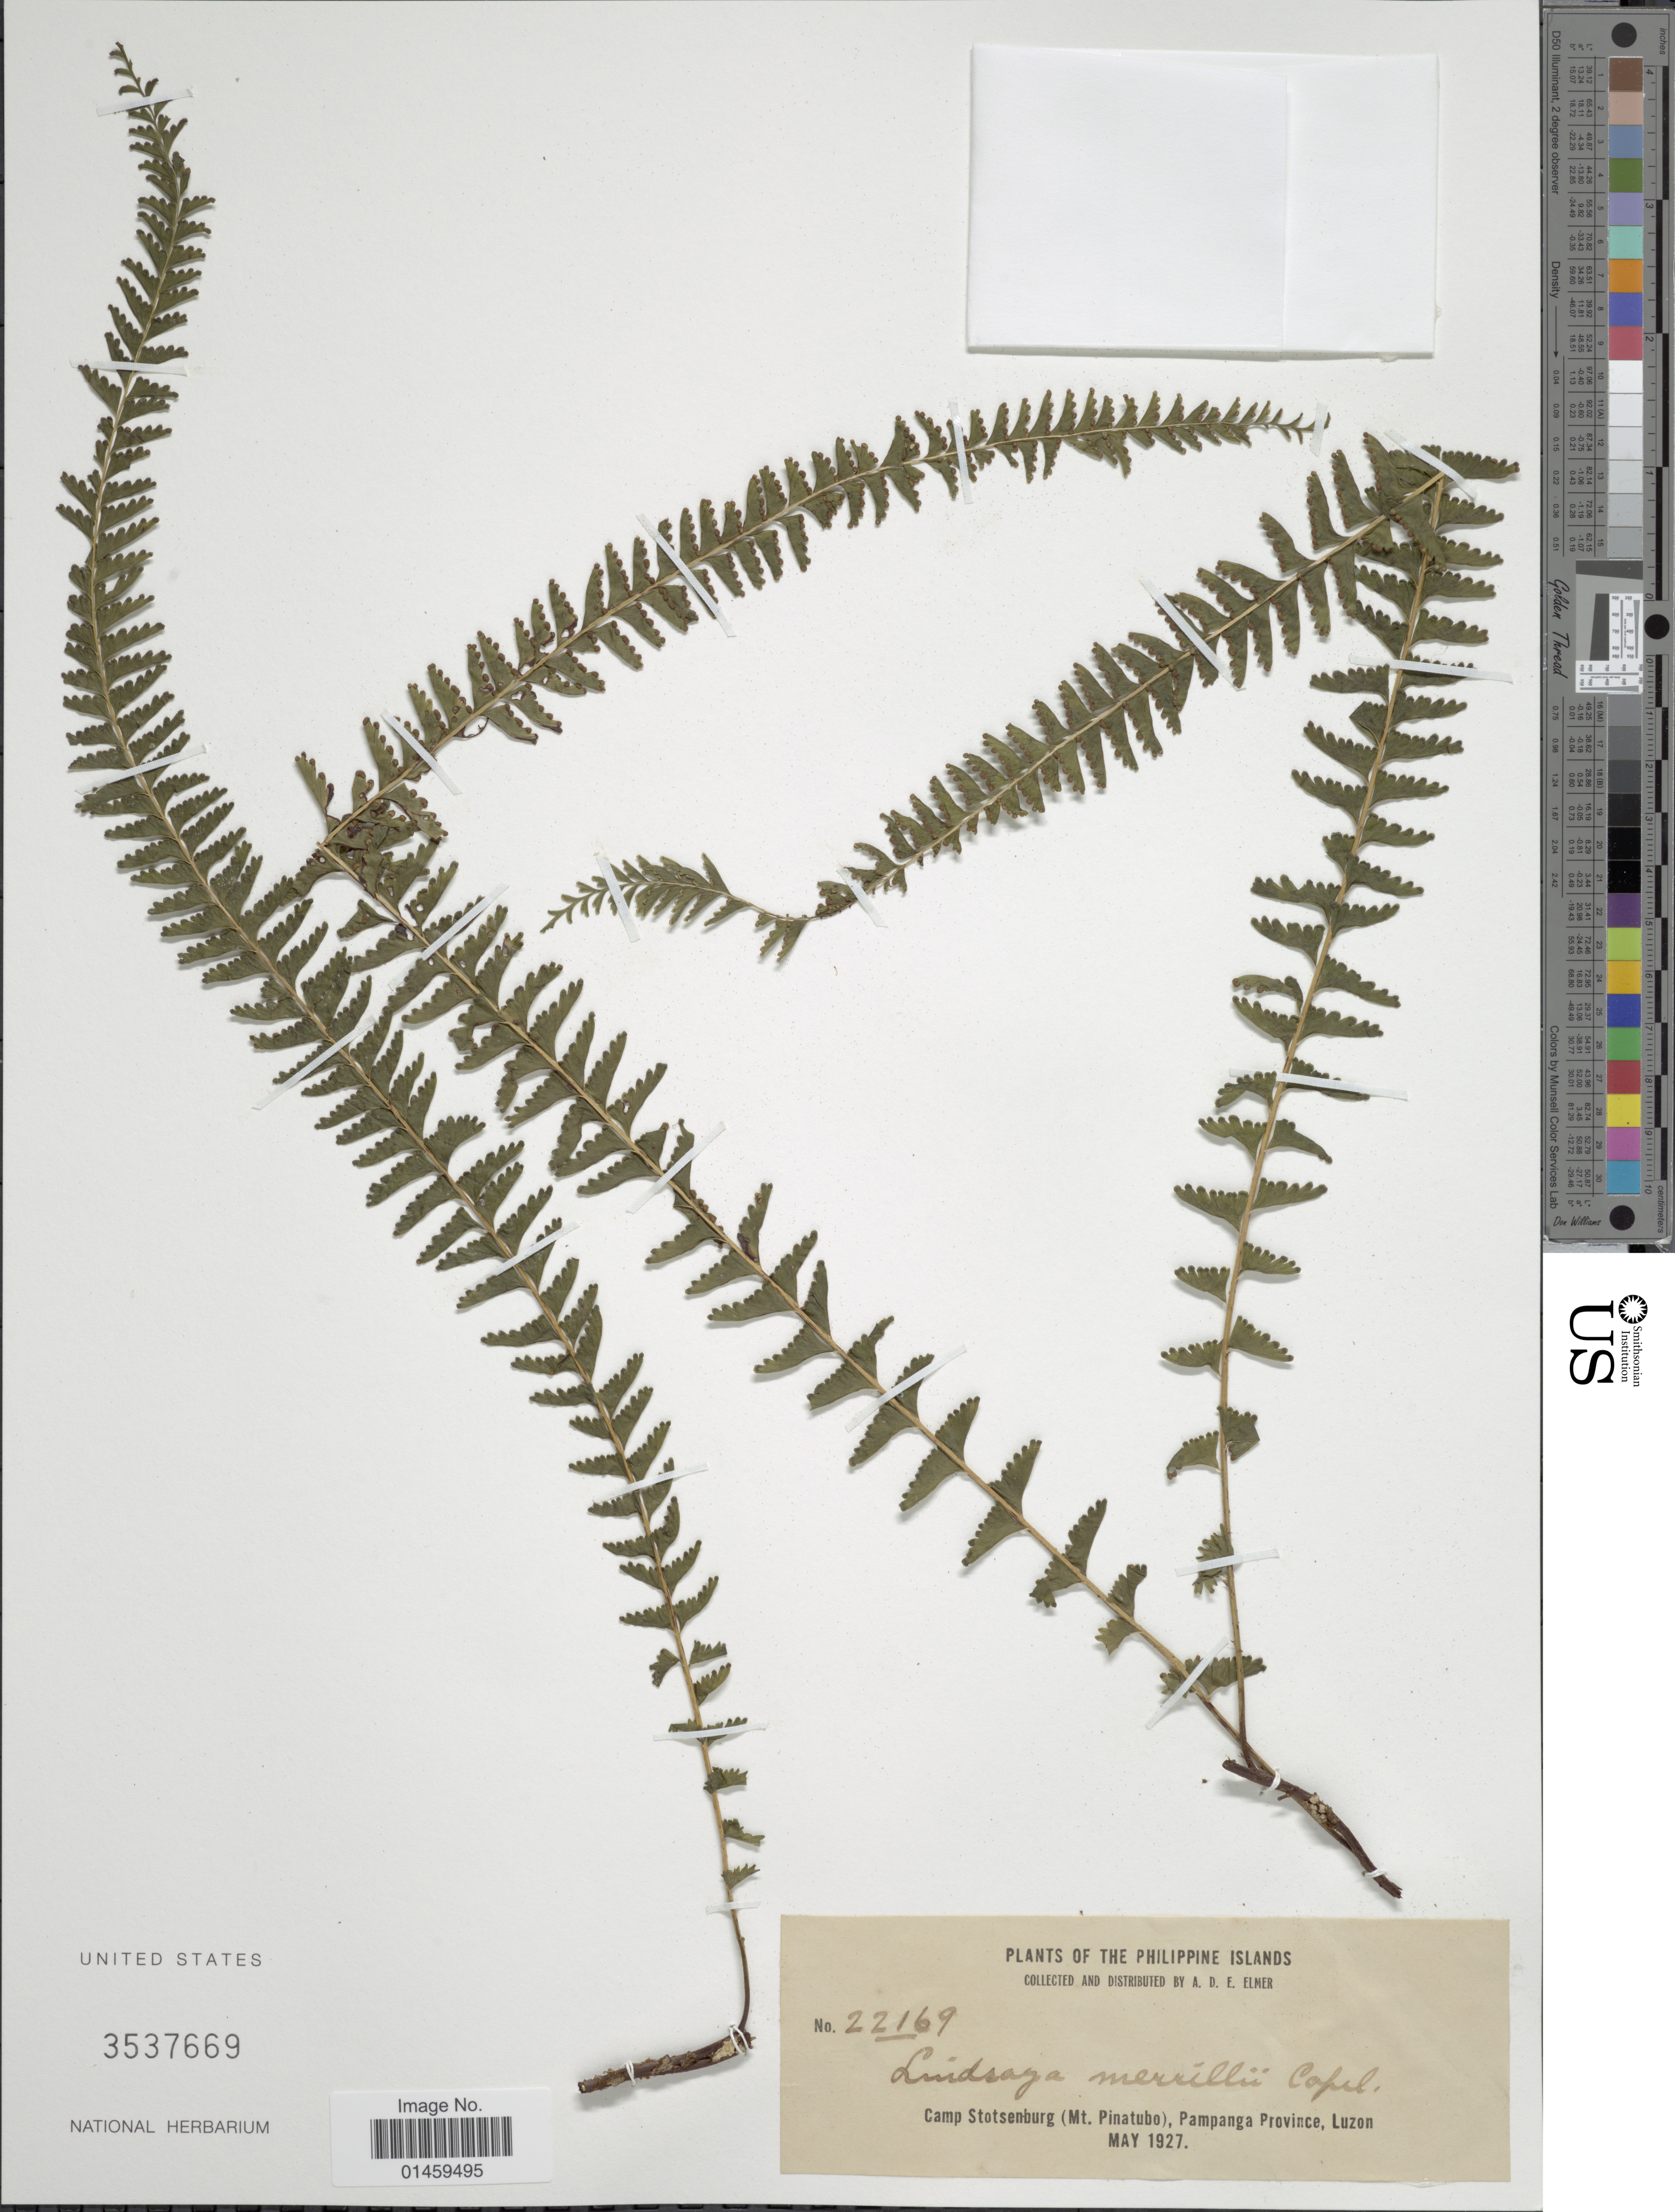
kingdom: Plantae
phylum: Tracheophyta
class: Polypodiopsida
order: Polypodiales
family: Lindsaeaceae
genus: Lindsaea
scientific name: Lindsaea merrillii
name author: Copel. in Perkins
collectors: A. D. E. Elmer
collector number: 22169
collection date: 1927-05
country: Philippines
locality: Camp Stotsenburg (Mt. Pinatubo), Pampanga Province, Luzon.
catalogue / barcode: US 3537669